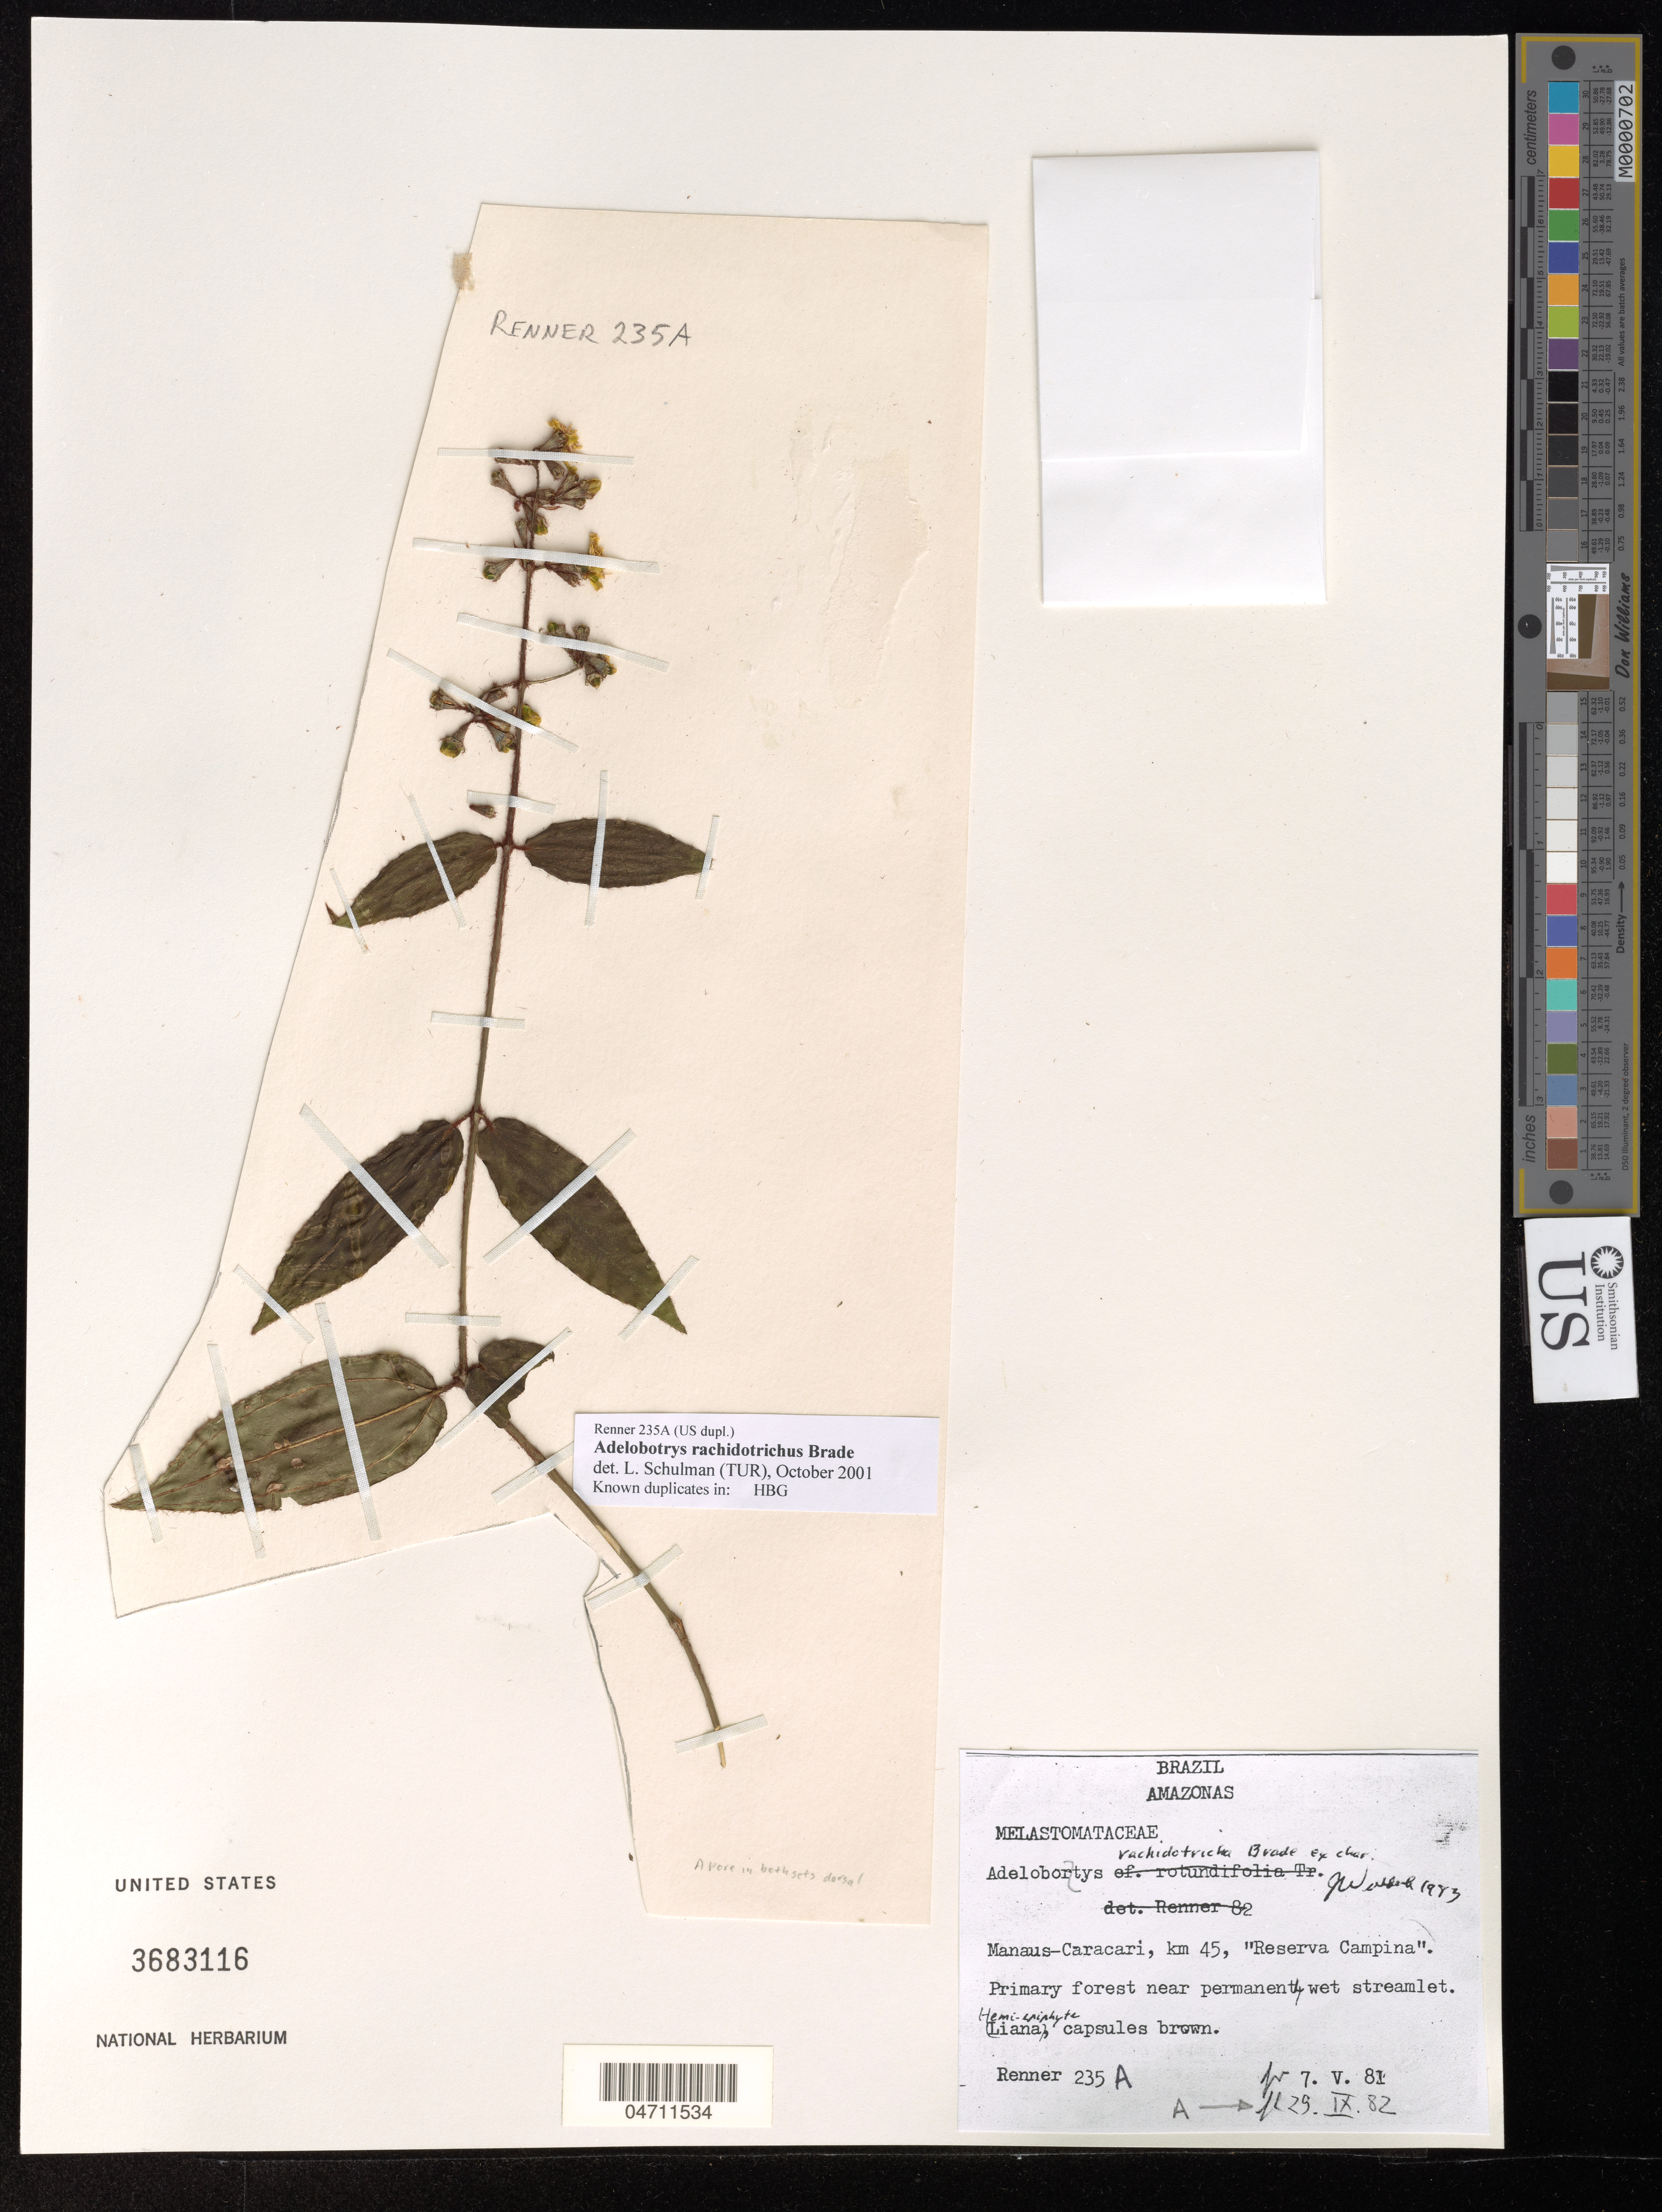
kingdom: Plantae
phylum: Tracheophyta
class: Magnoliopsida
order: Myrtales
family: Melastomataceae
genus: Adelobotrys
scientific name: Adelobotrys rachidotrichus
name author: Brade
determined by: Schulman, Leif, (TUR), University of Turku (FINLAND)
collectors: Renner, --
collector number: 235 a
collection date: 1982-09-25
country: Brazil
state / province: Amazonas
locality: Manaus-Caracari, km 45, "Reserva Campina"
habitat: Primary forest near permanently wet streamlet.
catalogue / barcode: US 3683116